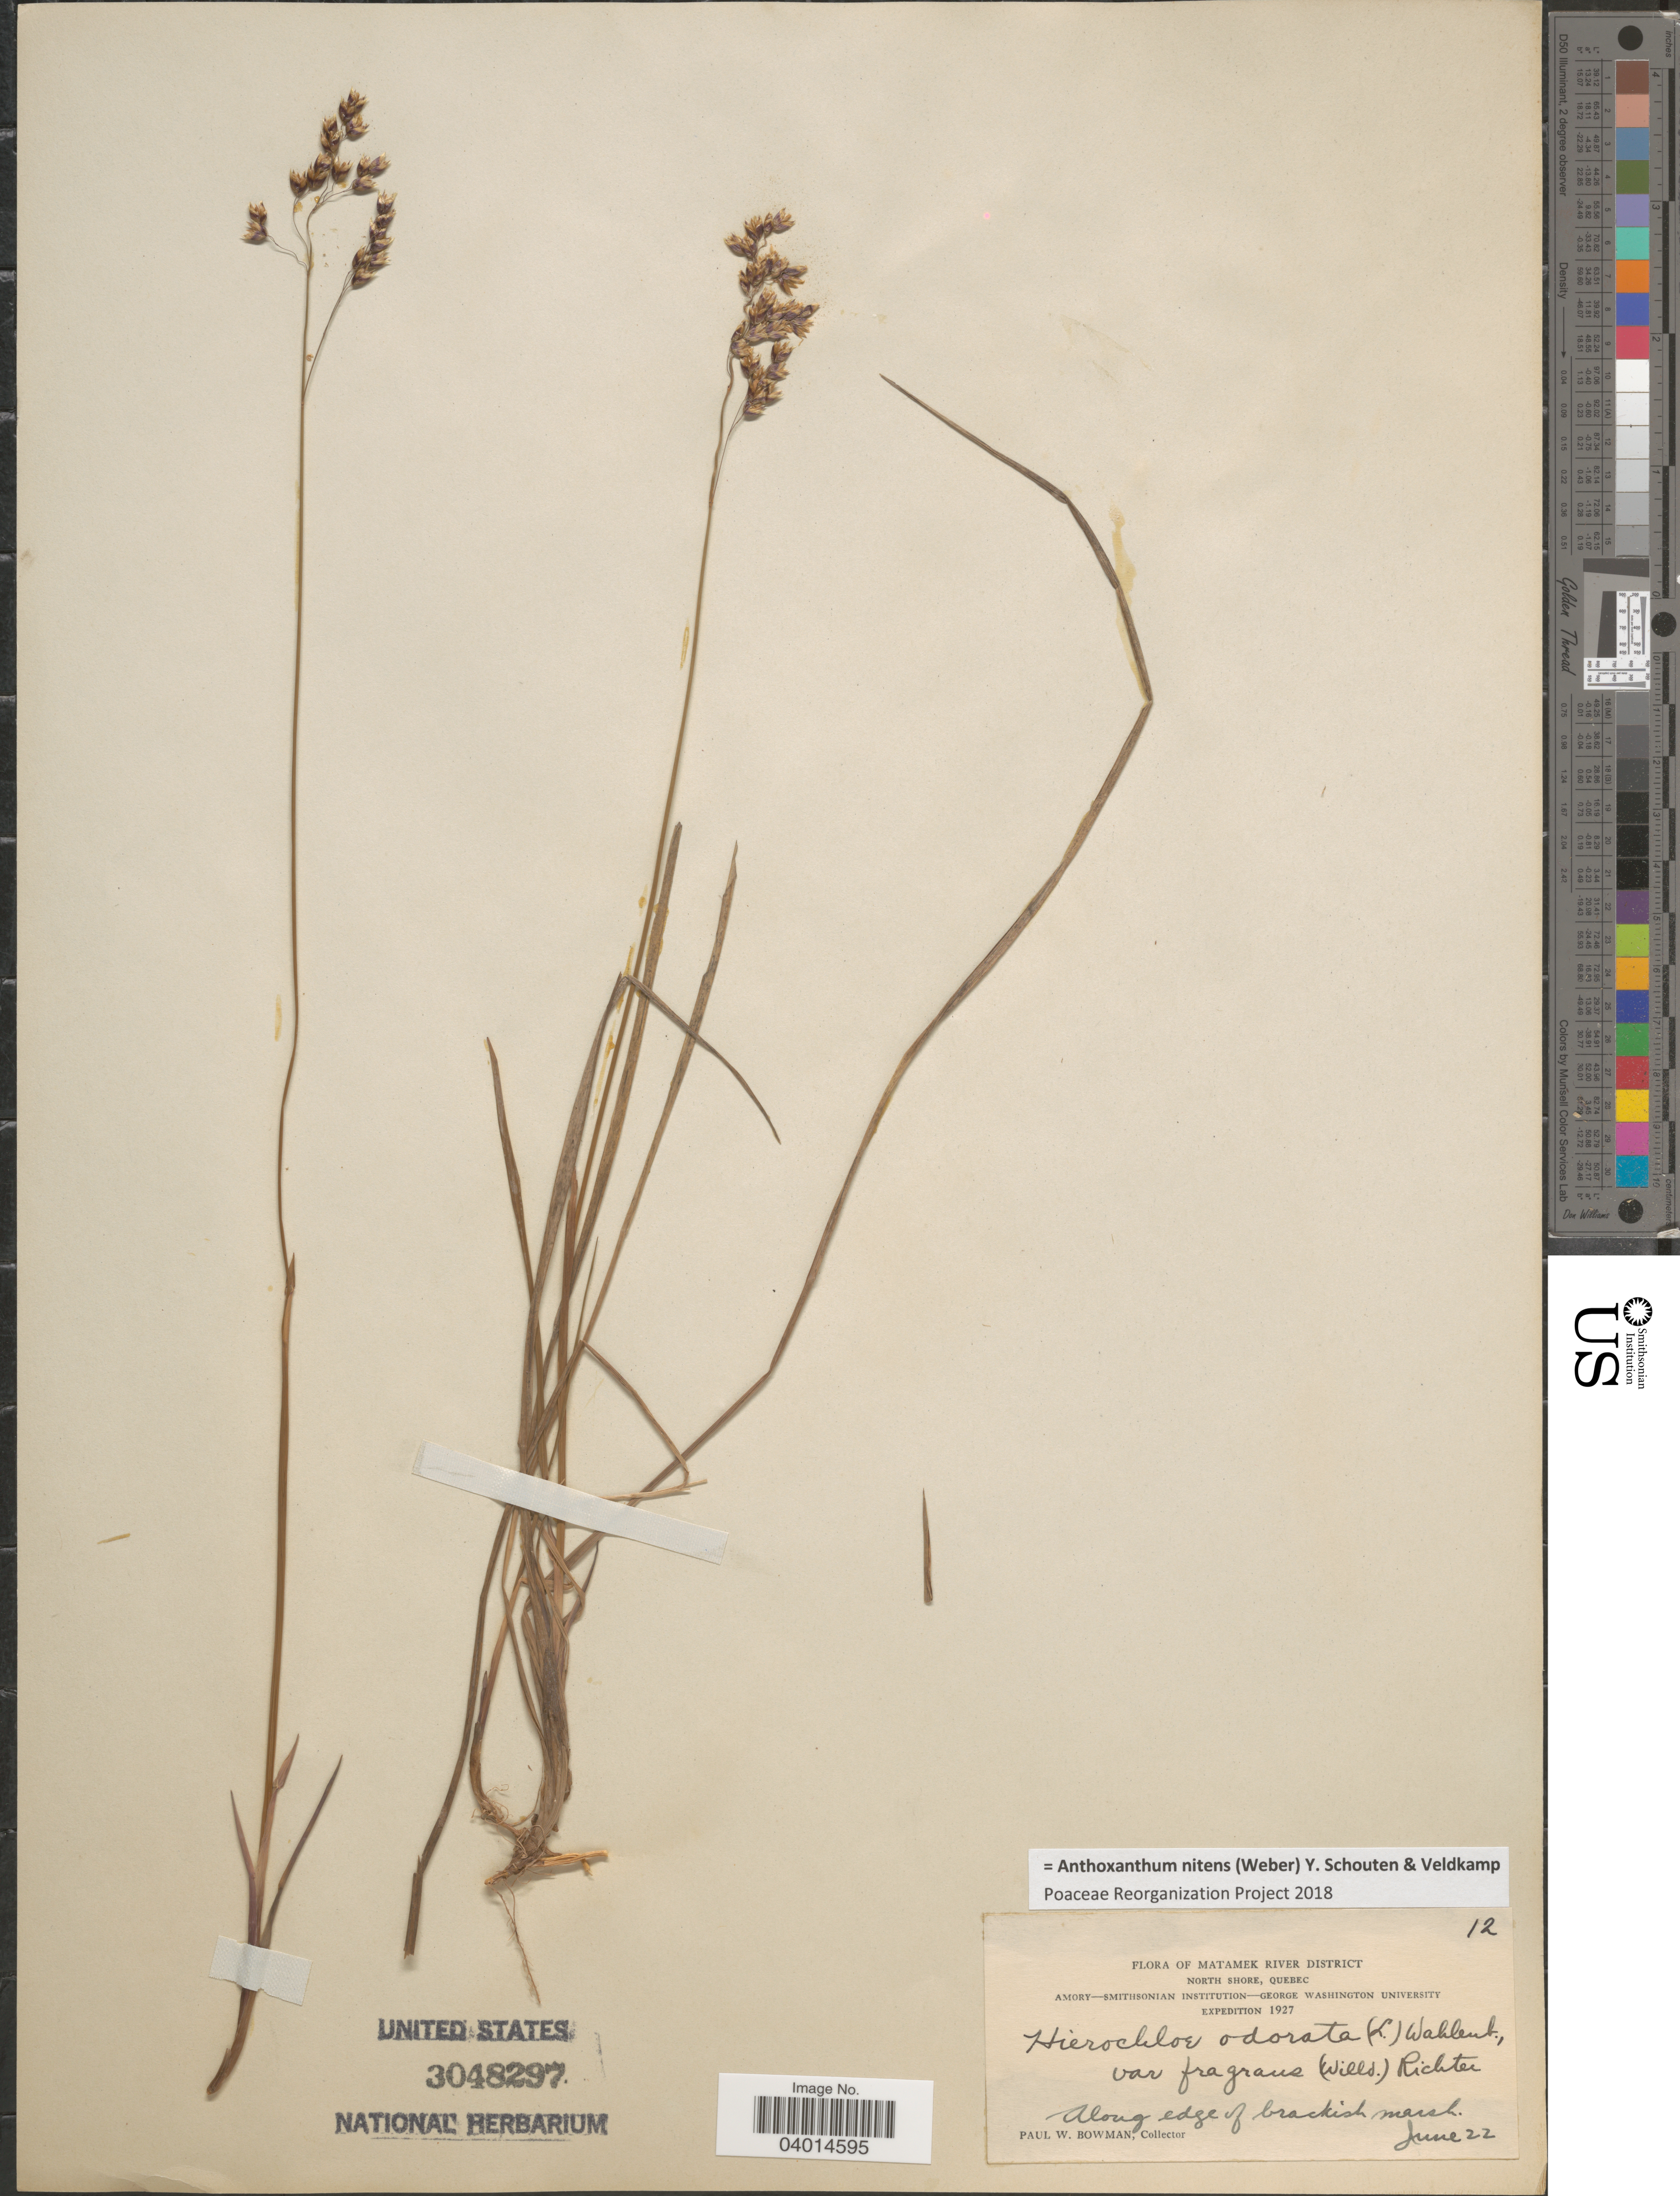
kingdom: Plantae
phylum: Tracheophyta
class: Liliopsida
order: Poales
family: Poaceae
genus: Anthoxanthum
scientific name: Anthoxanthum nitens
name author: (G.H. Weber) R.T.A. Schouten & Veldkamp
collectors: P. Bowman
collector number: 12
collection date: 1927-06-22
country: Canada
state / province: Quebec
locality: Matamek River District. North Shore.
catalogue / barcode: US 3048297